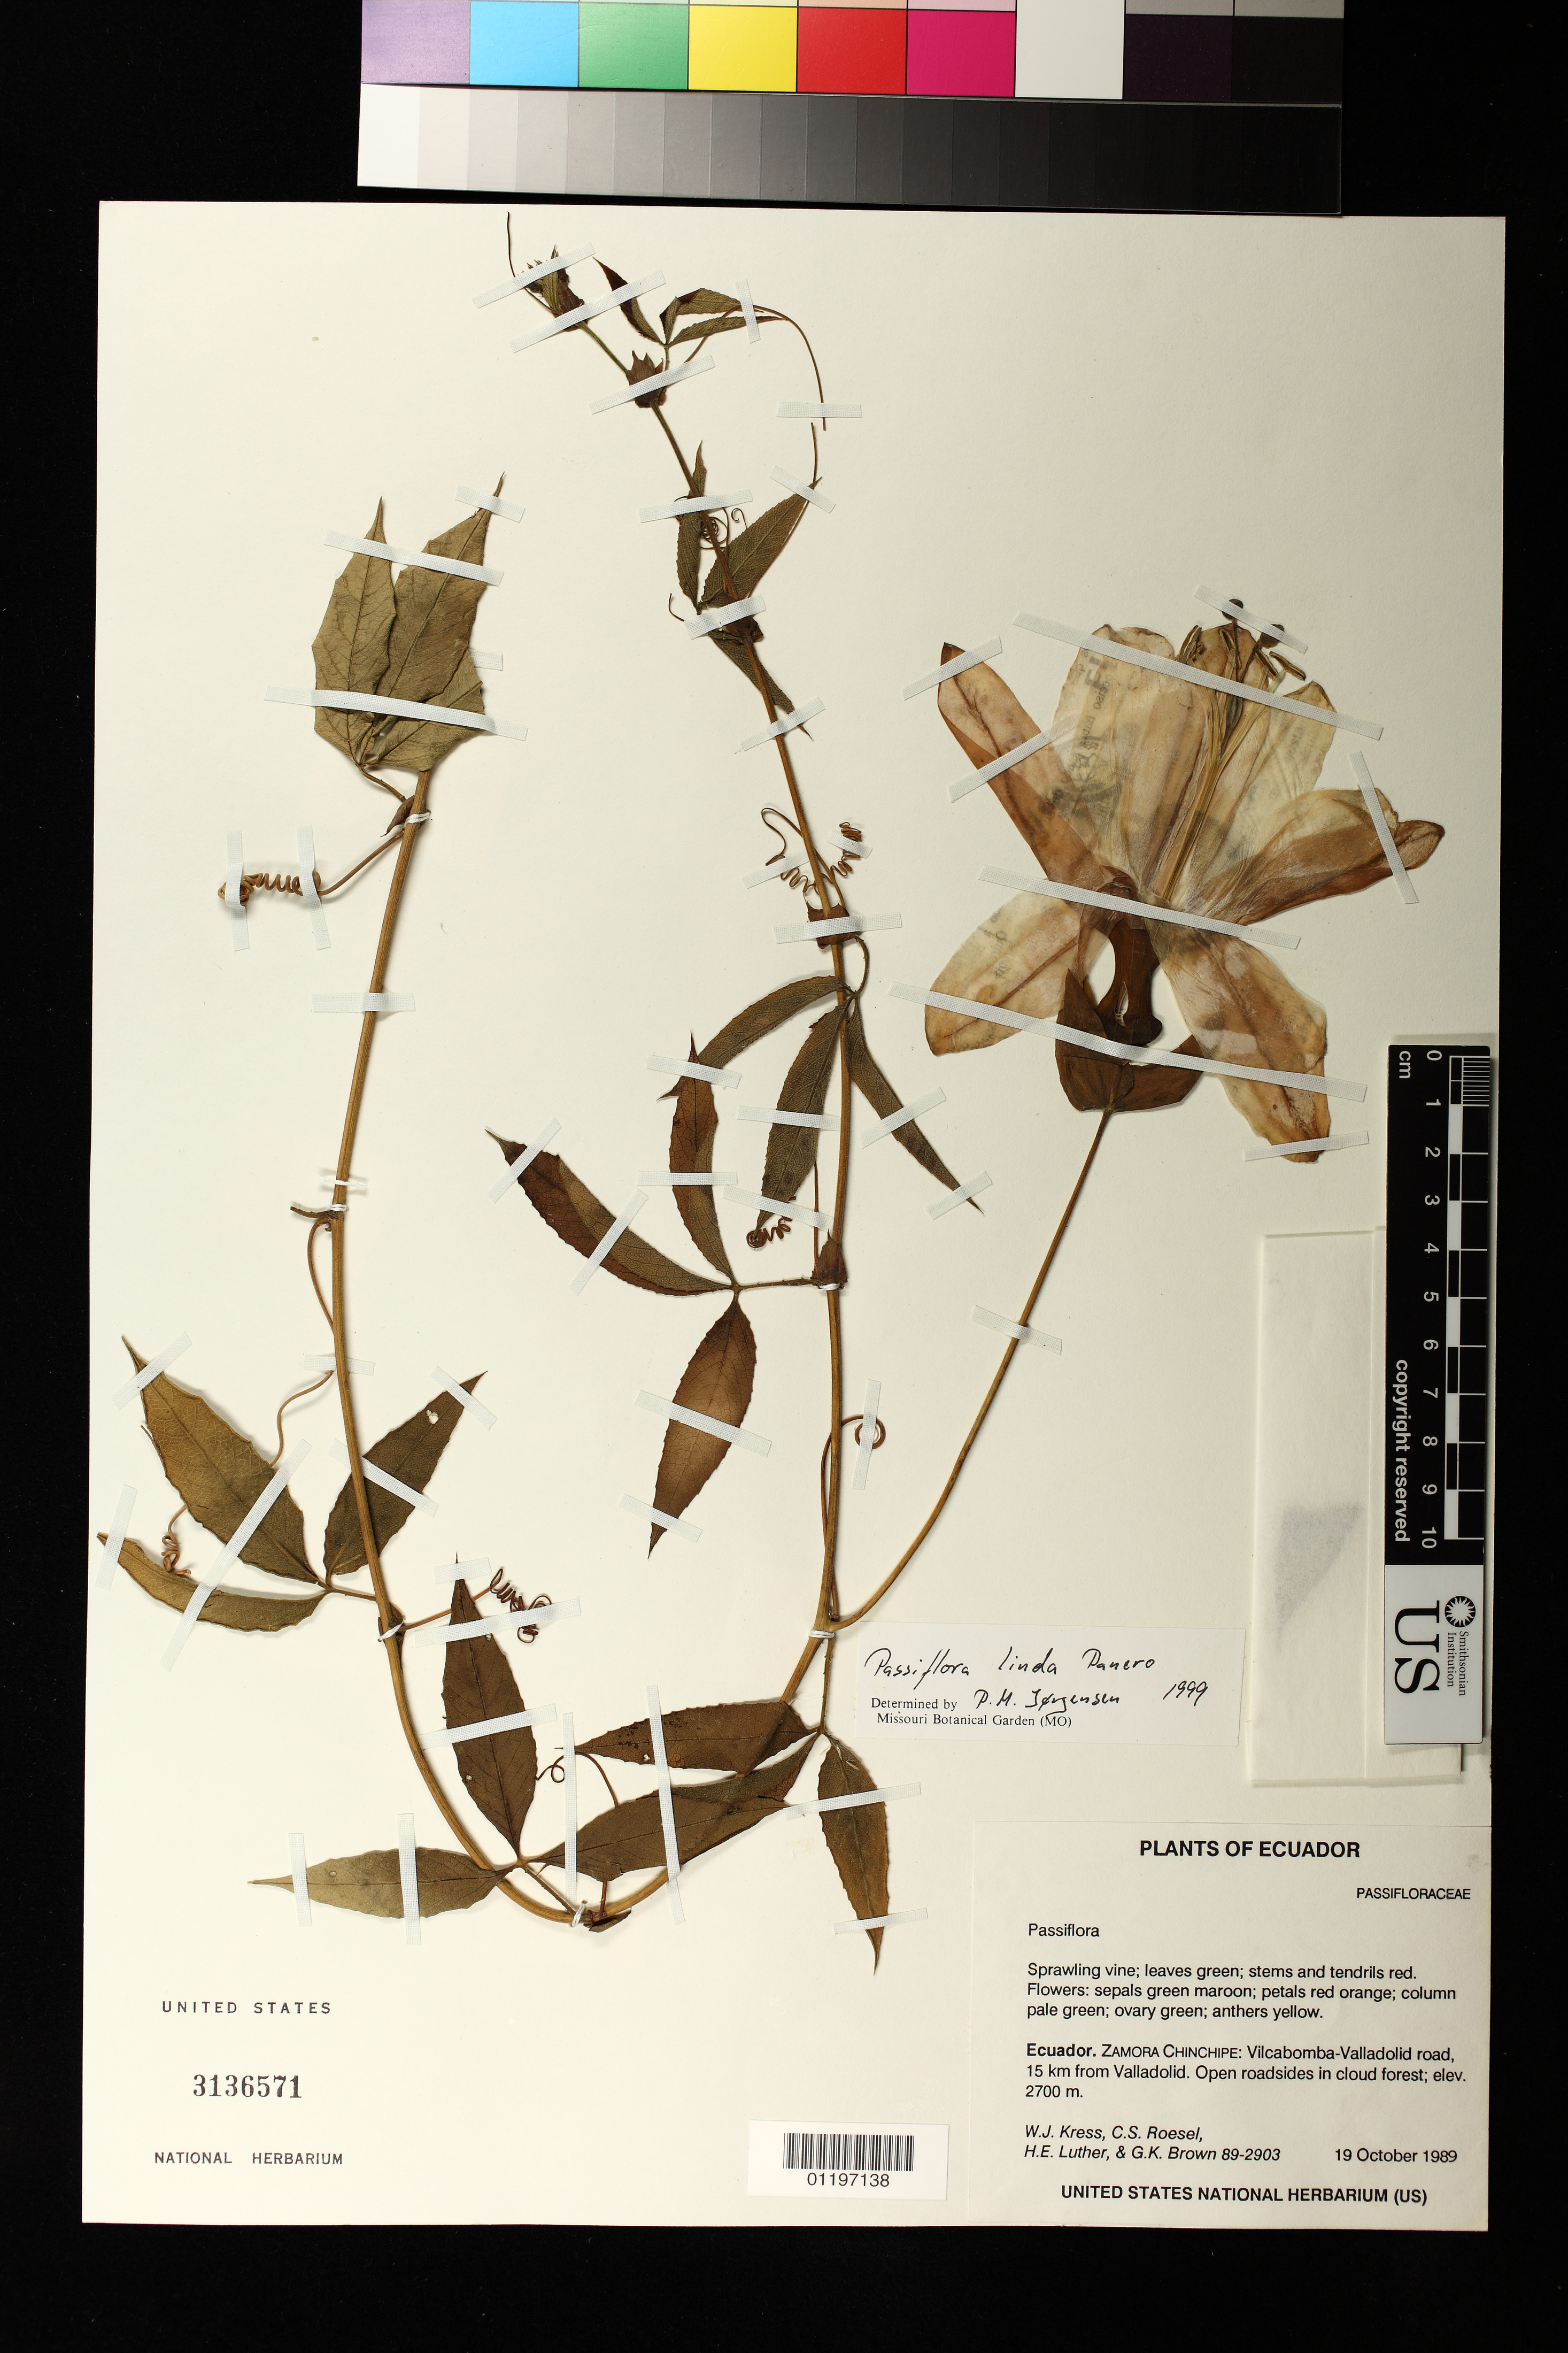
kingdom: Plantae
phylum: Tracheophyta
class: Magnoliopsida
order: Malpighiales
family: Passifloraceae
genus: Passiflora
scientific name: Passiflora linda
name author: Panero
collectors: W. J. Kress, C. S. Roesel, Harry E. Luther & G. K. Brown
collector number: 89-2903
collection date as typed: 19 Oct 1989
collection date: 1989-10-19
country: Ecuador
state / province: Zamora-Chinchipe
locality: Vilcabomba-Valladolid road, 15 km from Valladolid.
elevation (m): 2700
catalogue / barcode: US 3136571